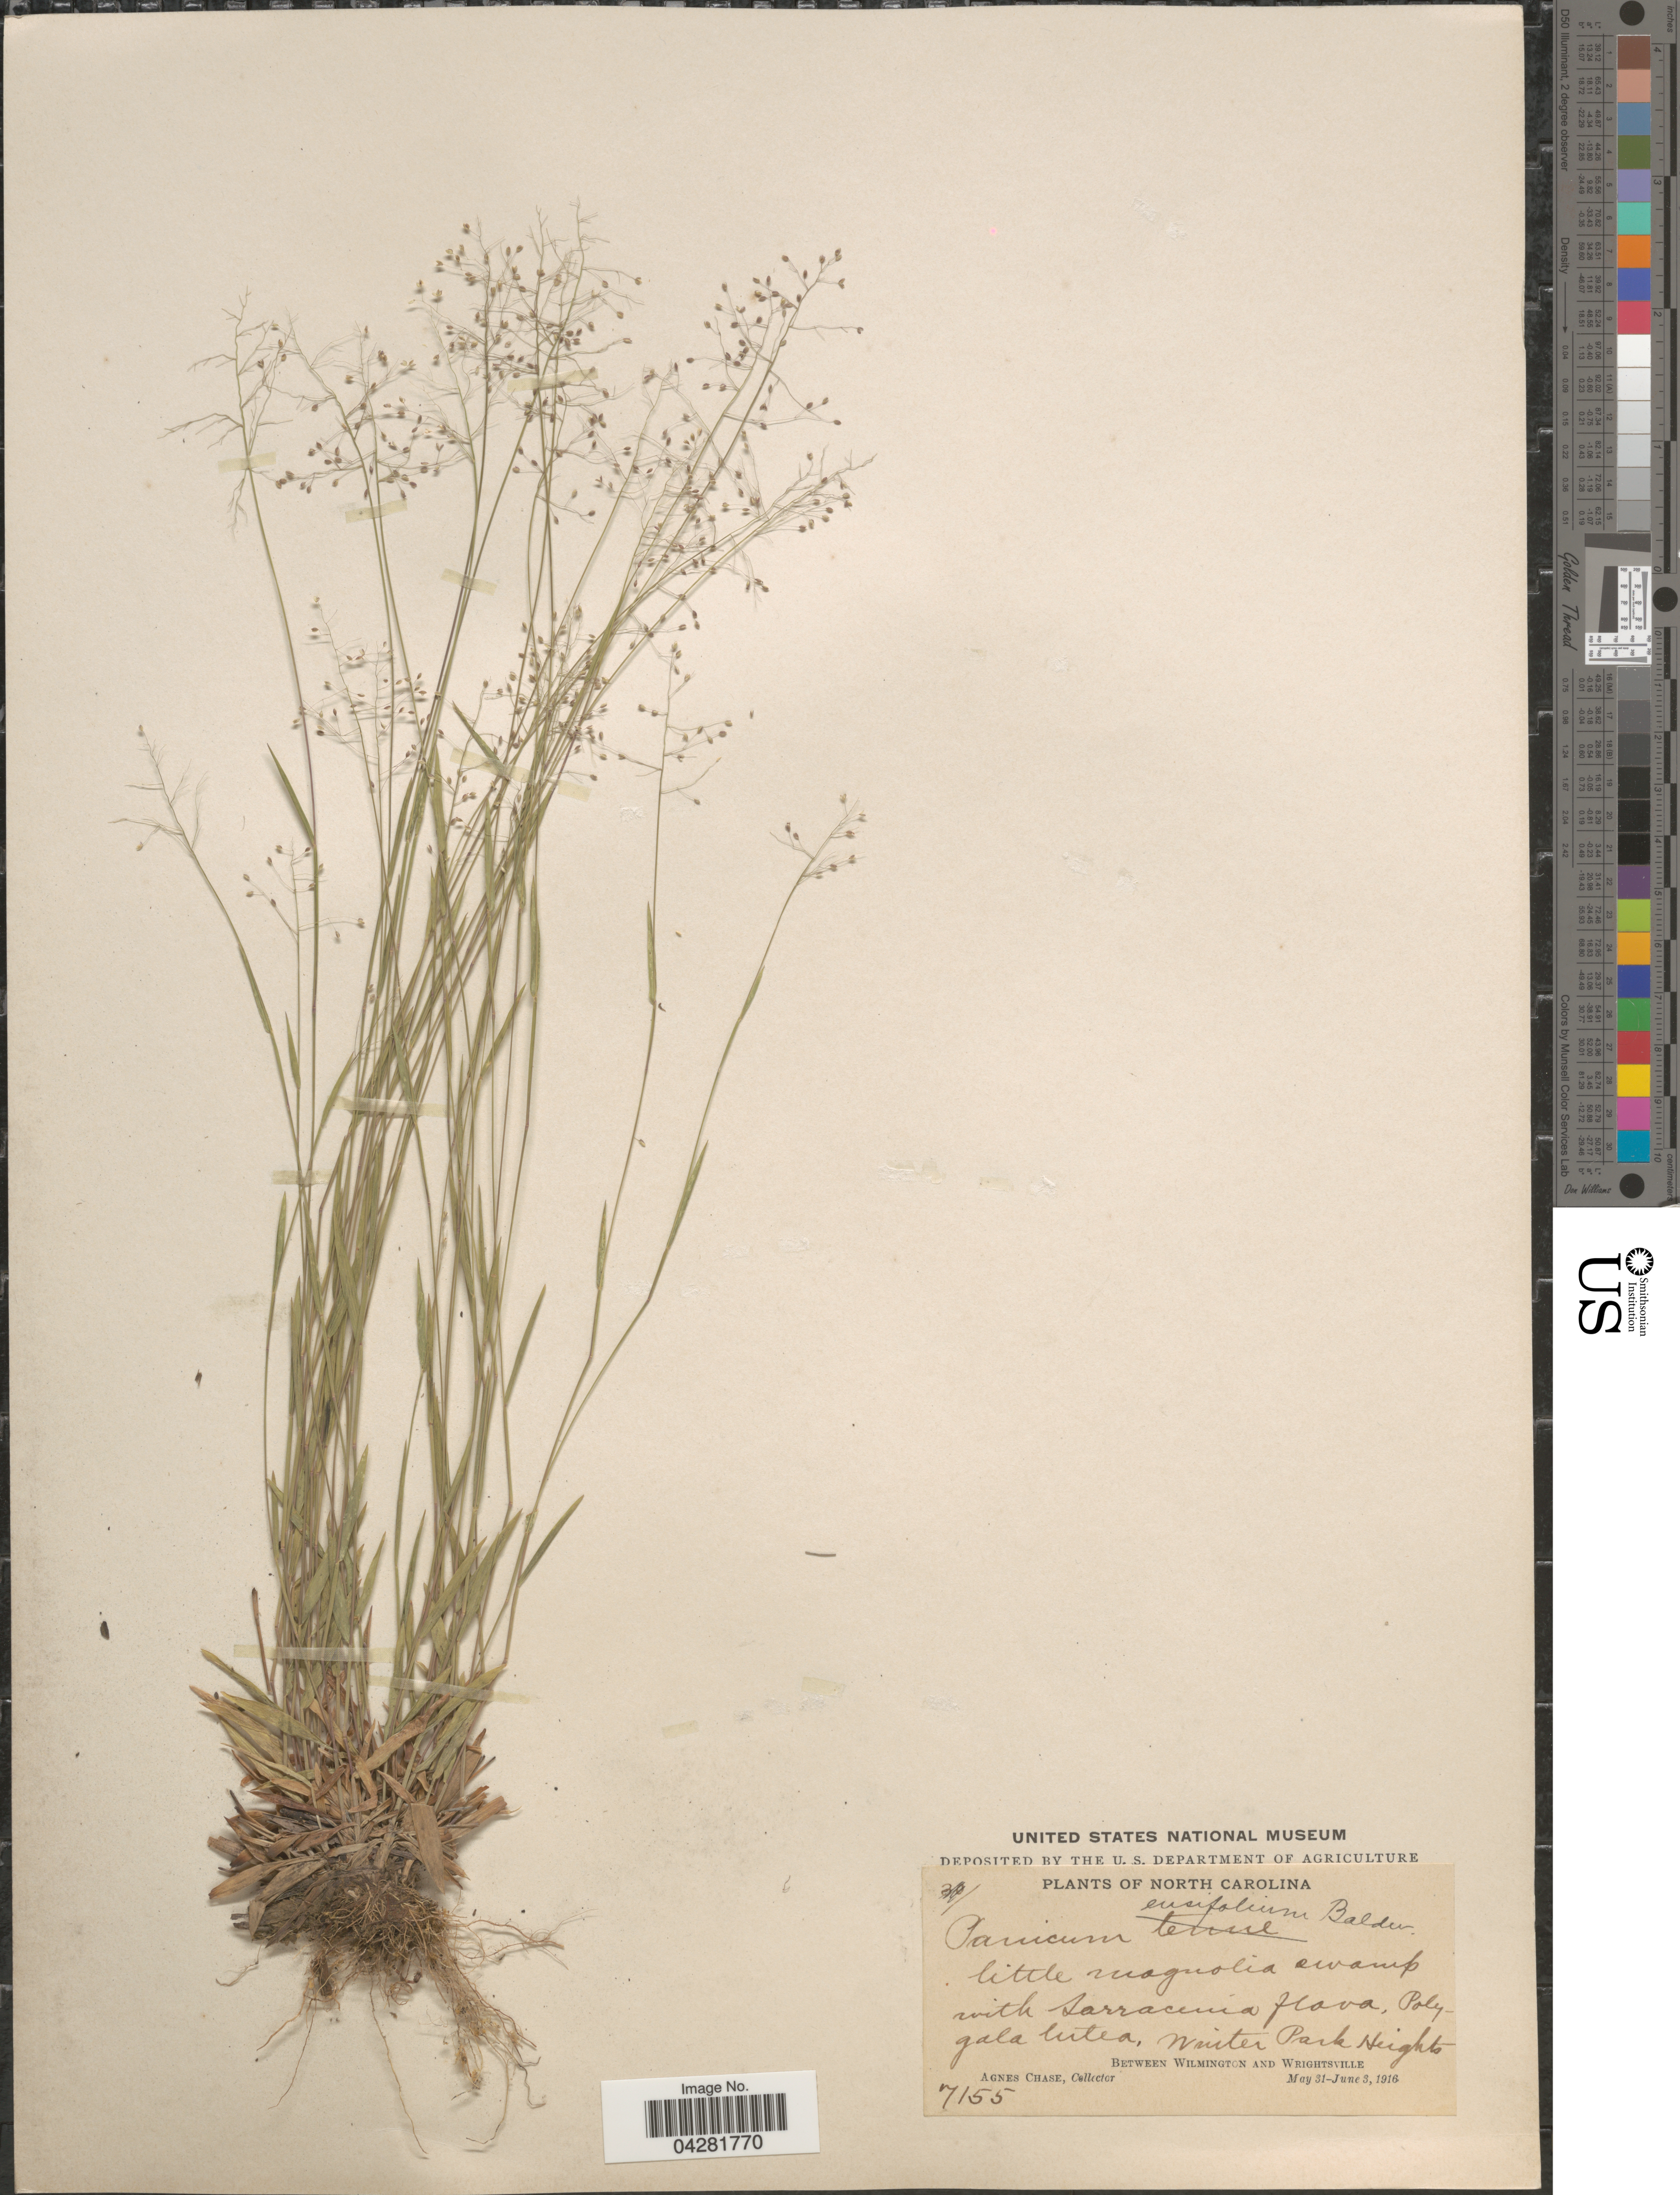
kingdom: Plantae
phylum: Tracheophyta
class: Liliopsida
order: Poales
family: Poaceae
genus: Dichanthelium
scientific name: Dichanthelium ensifolium var. ensifolium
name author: (Baldwin ex Elliot) Gould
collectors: A. Chase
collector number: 7155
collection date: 1916-05-31/1916-06-03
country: United States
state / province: North Carolina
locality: Winter Park Height. Between Wilmington and Wrightsville.